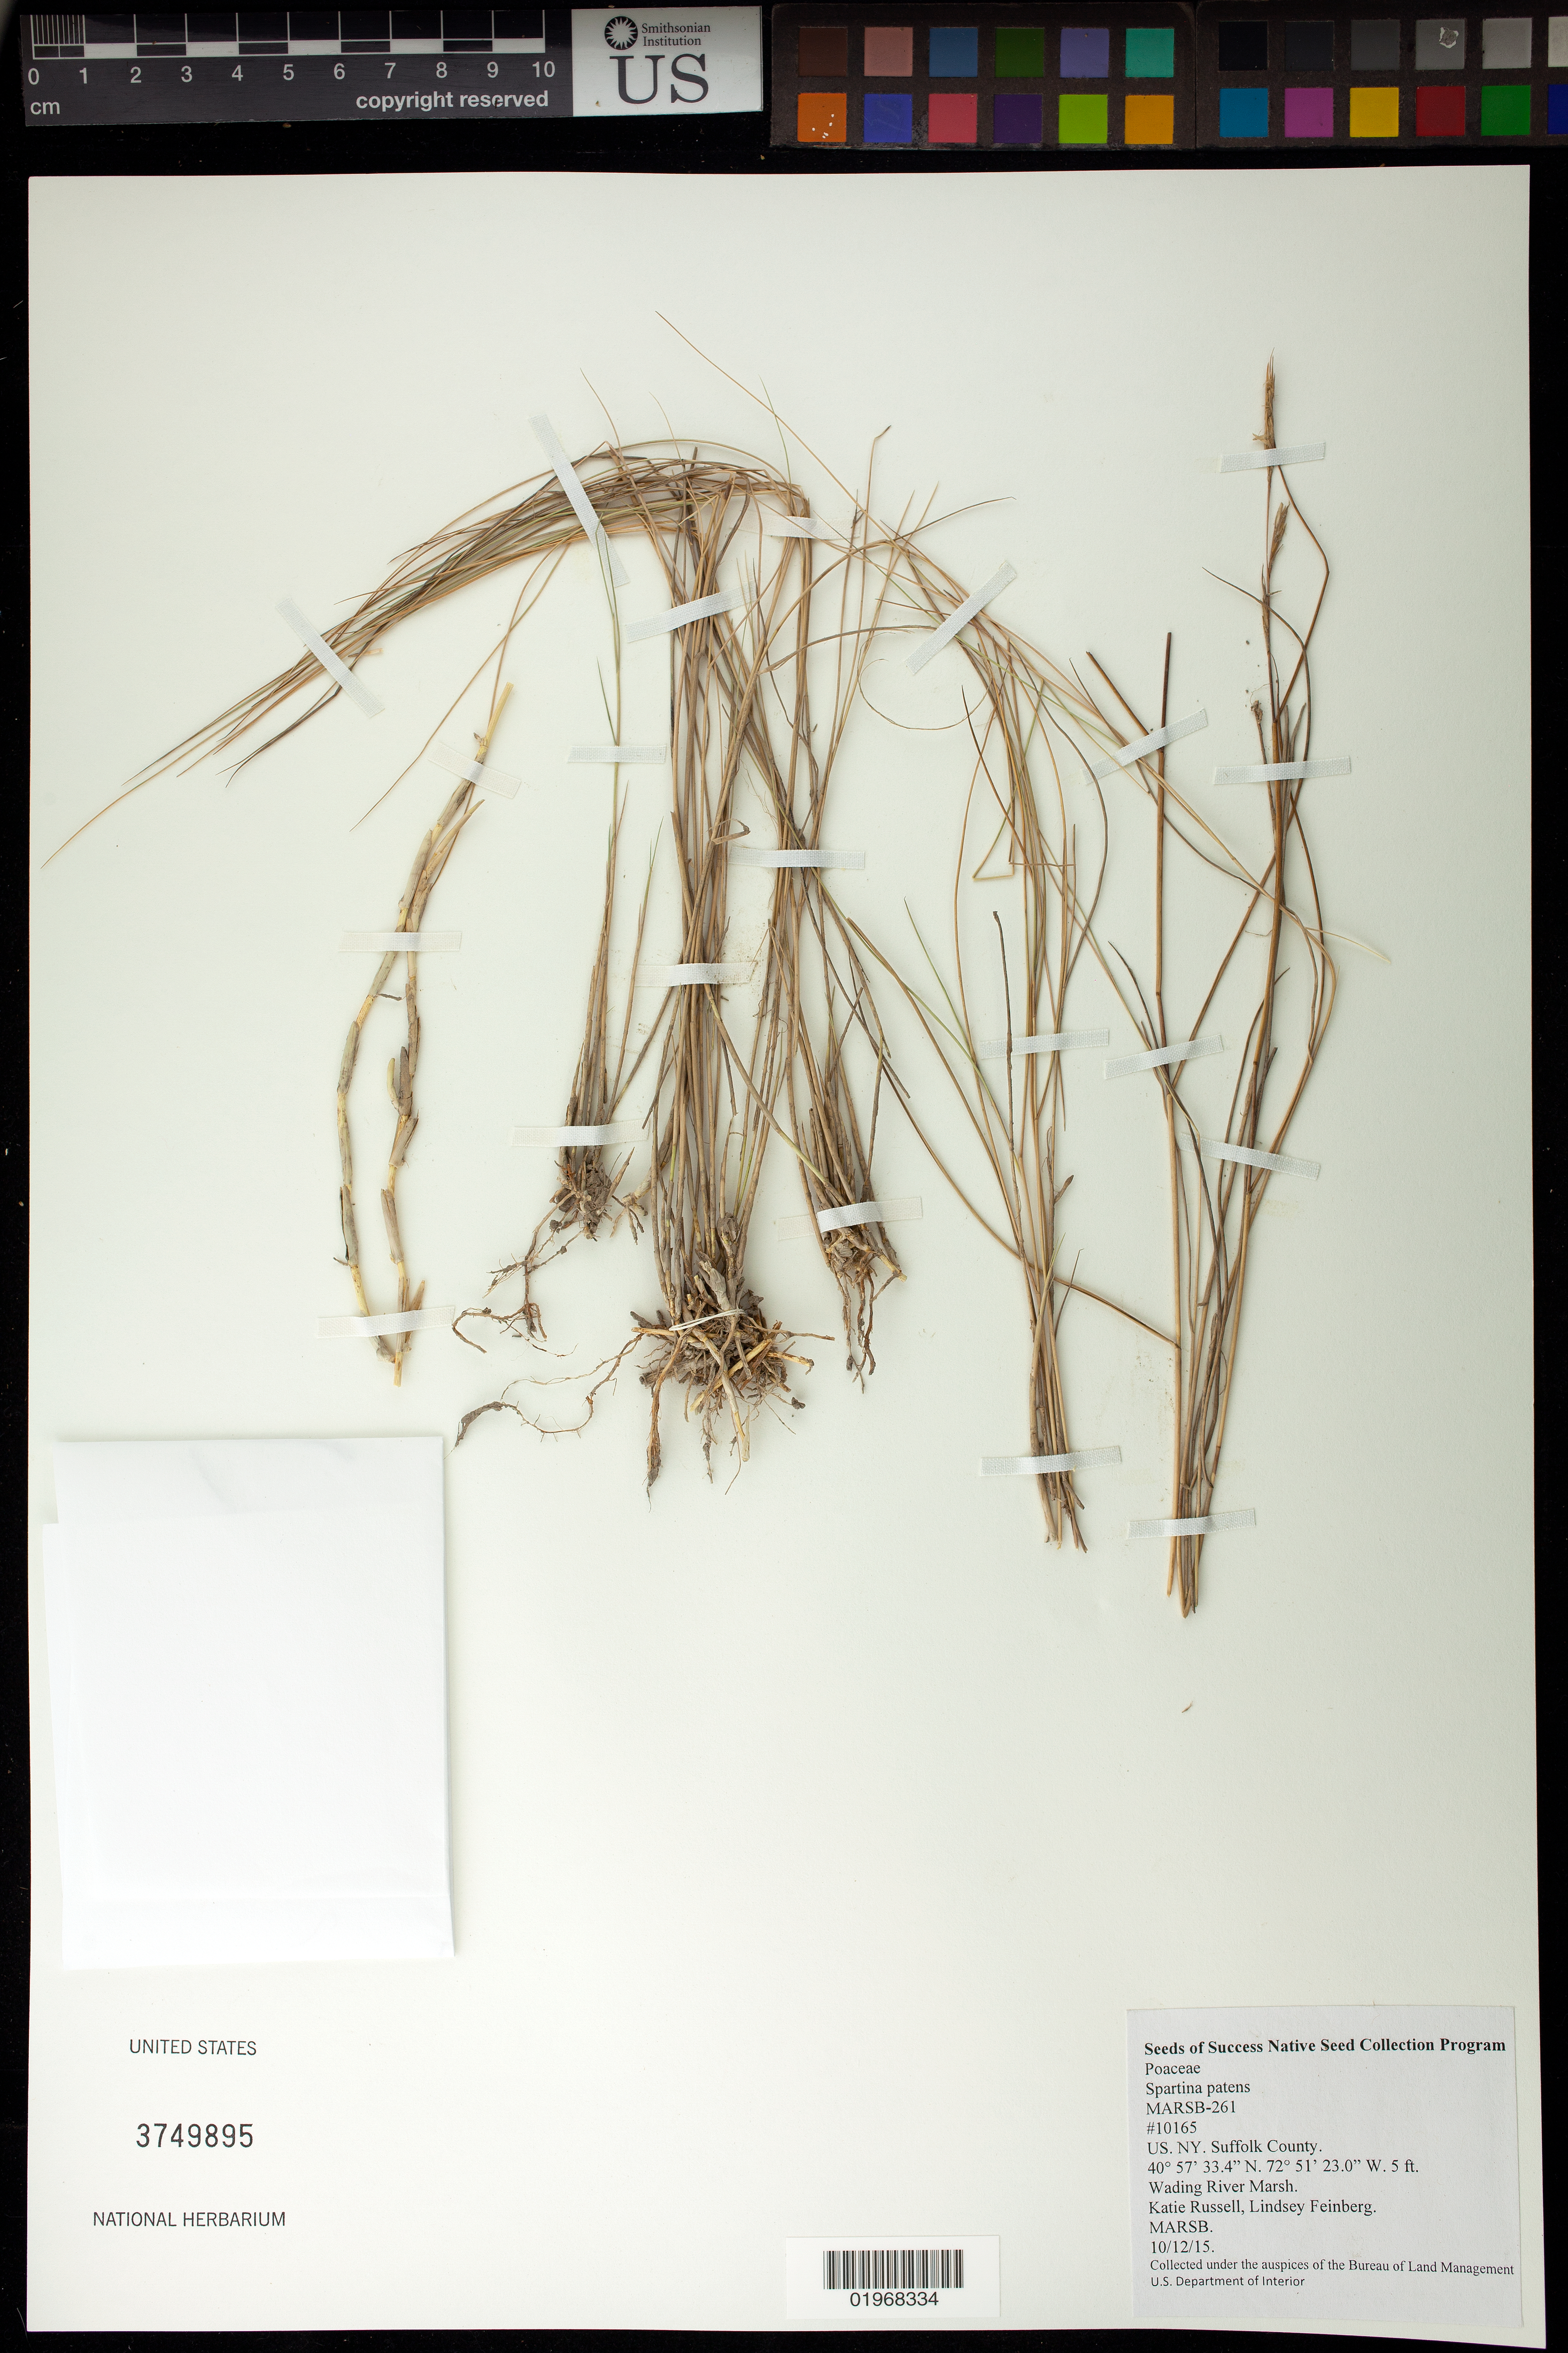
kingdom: Plantae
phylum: Tracheophyta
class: Liliopsida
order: Poales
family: Poaceae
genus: Spartina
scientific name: Spartina patens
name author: (Aiton) Muhl.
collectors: K. Russell & L. Feinberg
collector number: MARSB-261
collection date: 2015-10-12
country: United States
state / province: New York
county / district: Suffolk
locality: Wading River Marsh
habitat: Atlantic and Gulf Coast High Salt Marsh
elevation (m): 2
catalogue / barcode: US 3749895